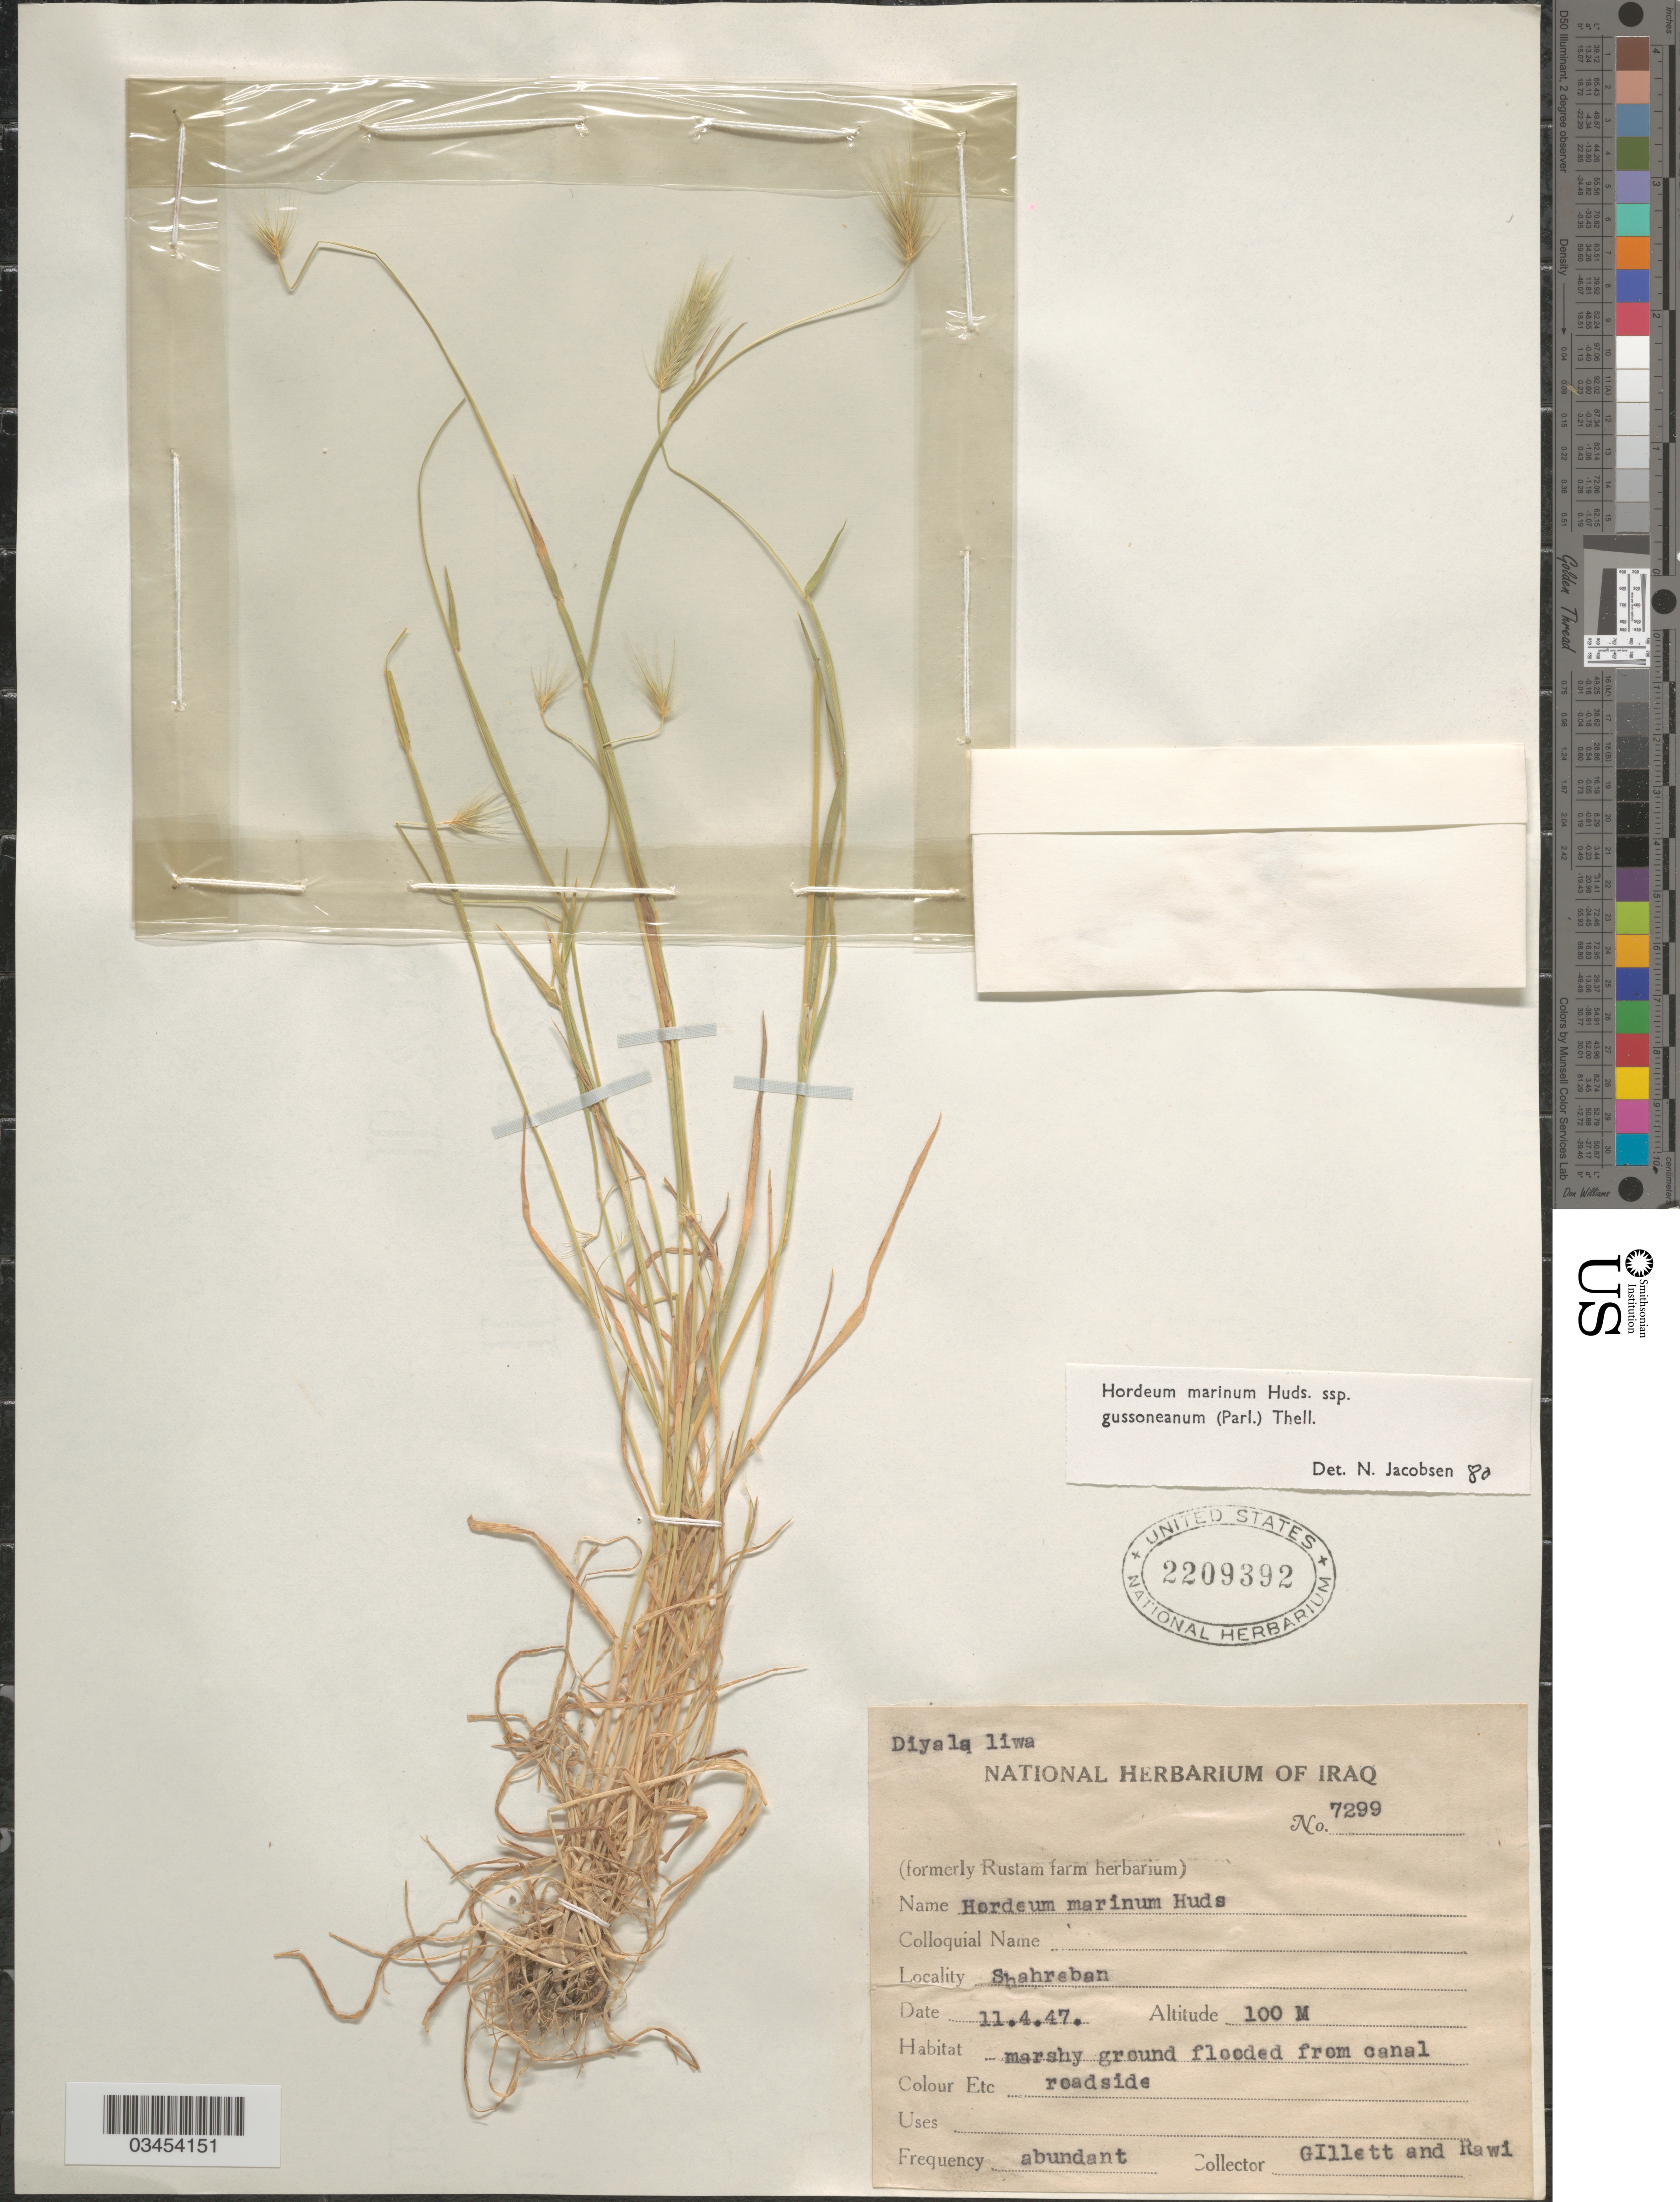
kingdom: Plantae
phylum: Tracheophyta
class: Liliopsida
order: Poales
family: Poaceae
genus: Hordeum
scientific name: Hordeum marinum subsp. gussoneanum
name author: (Parl.) Thell.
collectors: Gillett, -- & -. Rawi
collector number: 7299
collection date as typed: Transcribed d/m/y: 11/4/47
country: Iraq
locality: Shahreban.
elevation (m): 100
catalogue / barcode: US 2209392